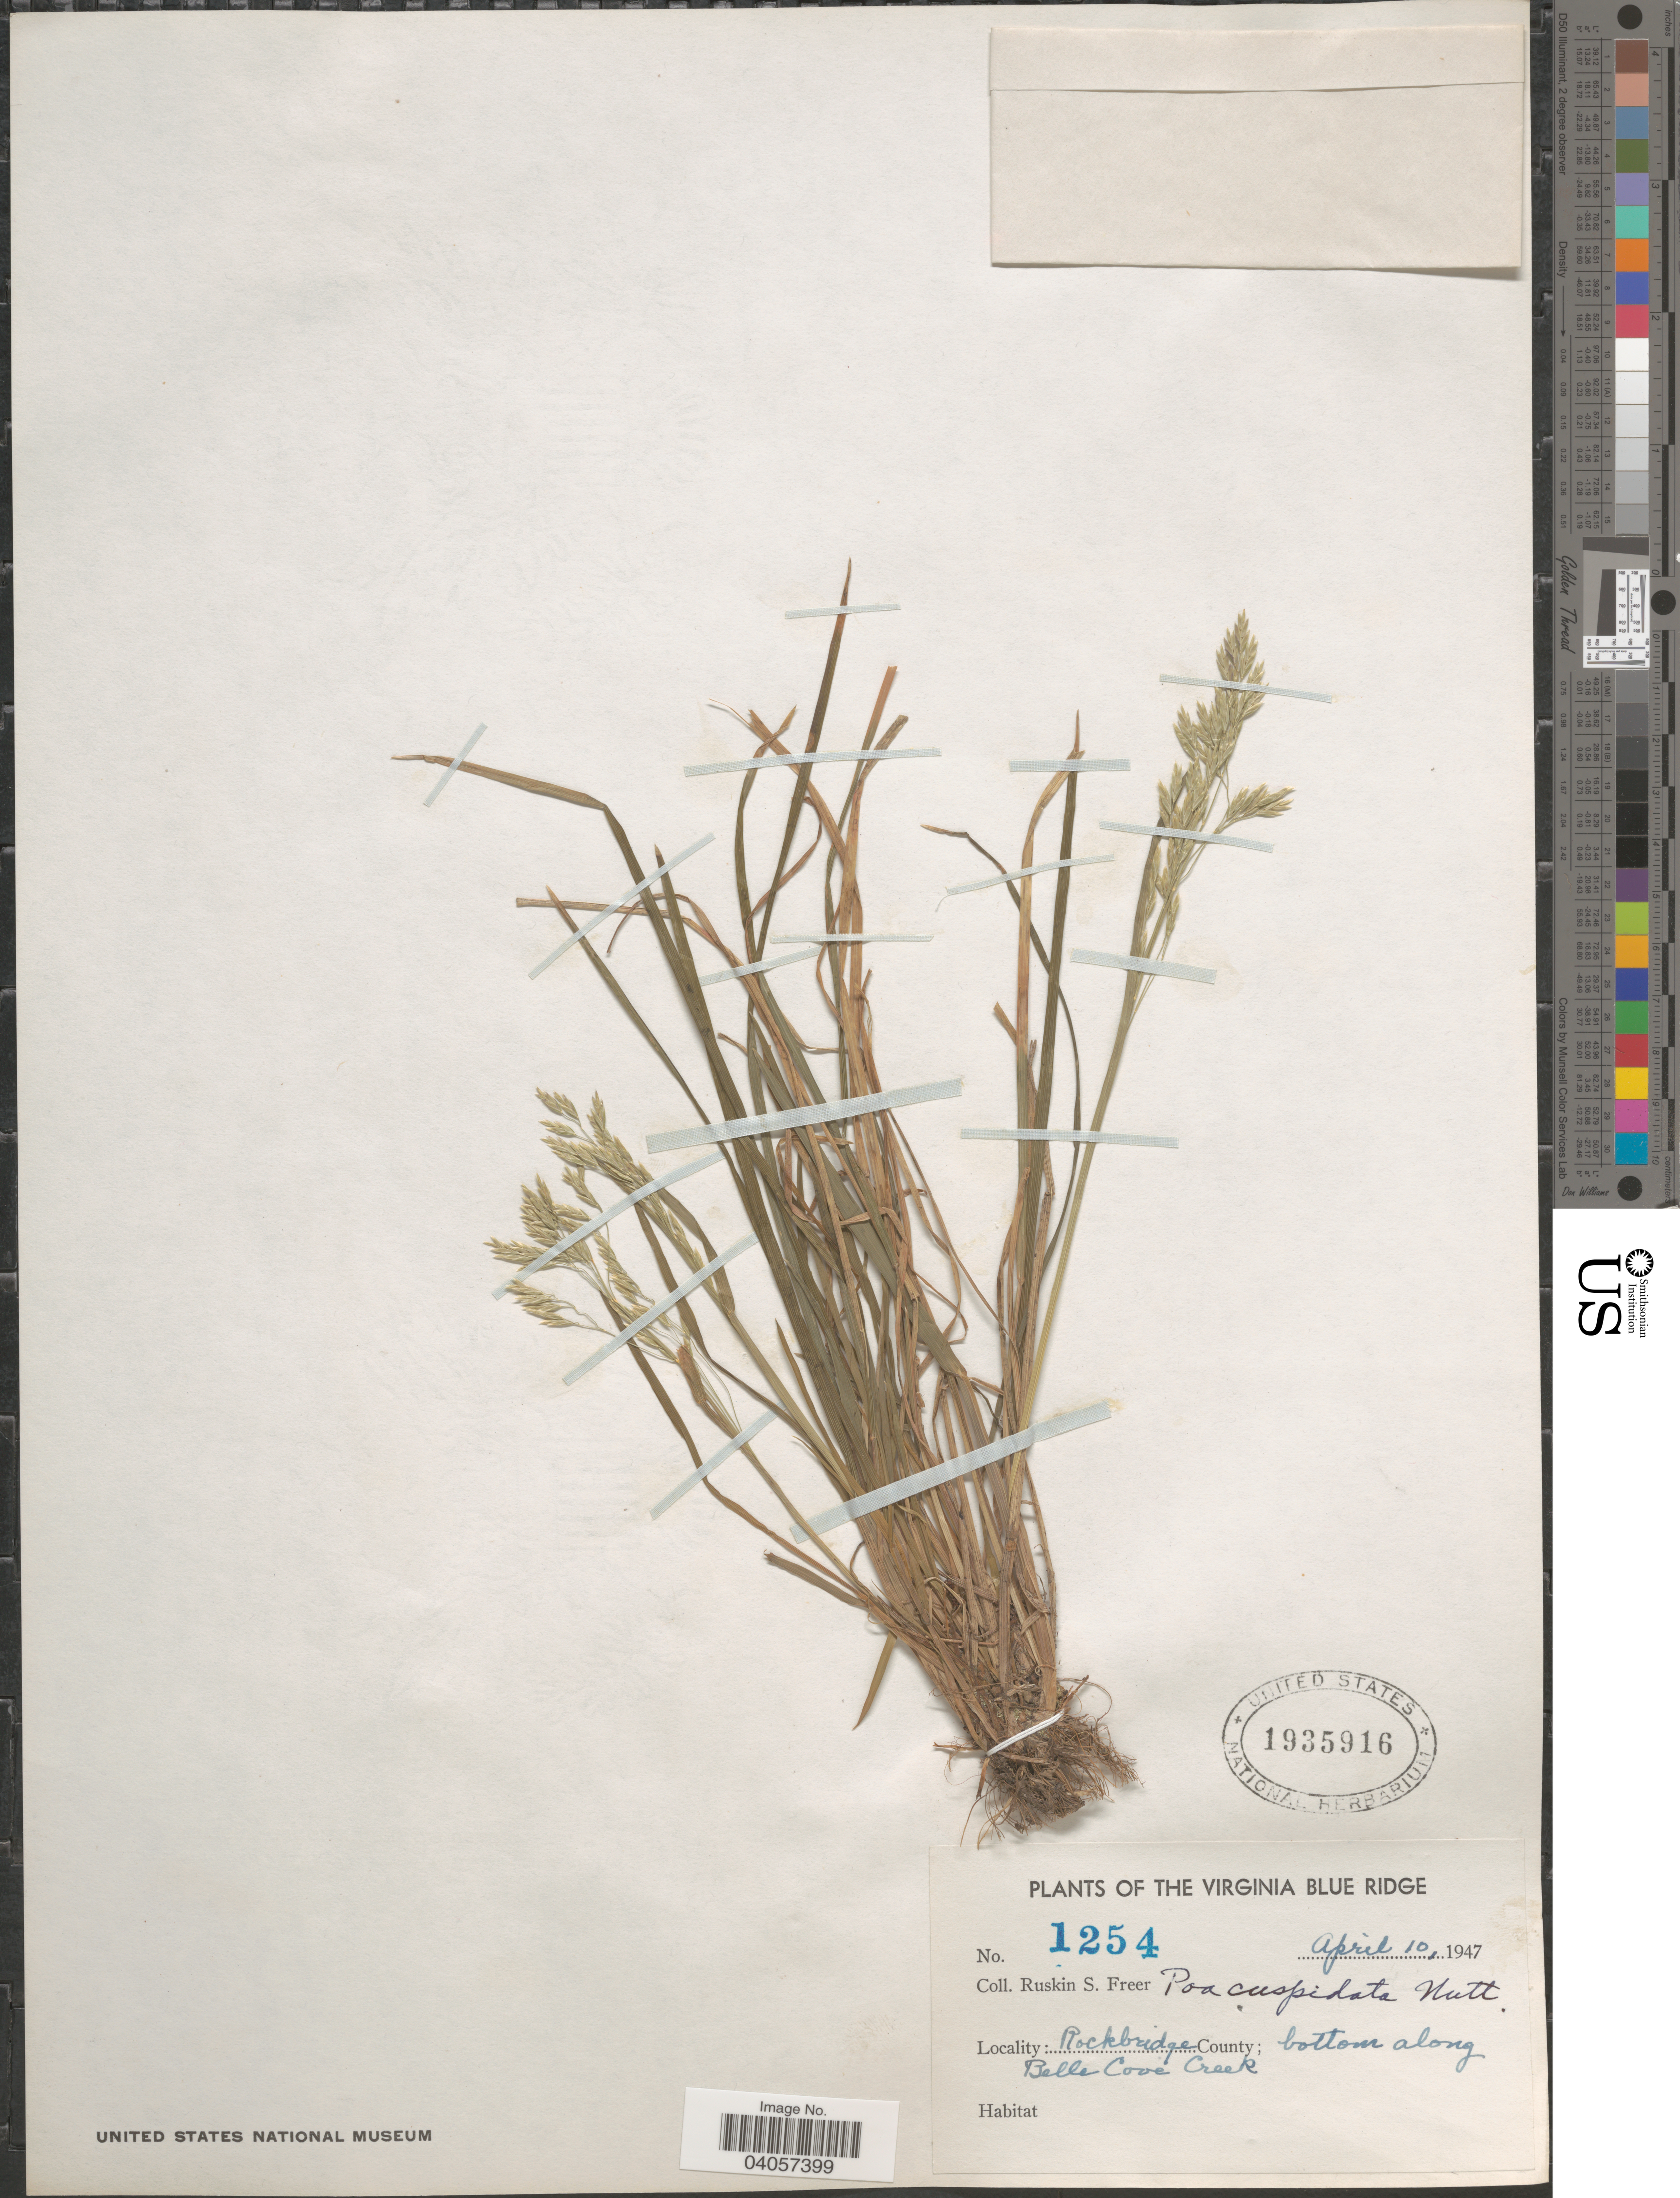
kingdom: Plantae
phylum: Tracheophyta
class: Liliopsida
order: Poales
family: Poaceae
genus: Poa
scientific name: Poa cuspidata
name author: Nutt.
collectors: R. Freer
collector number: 1254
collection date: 1947-04-10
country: United States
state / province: Virginia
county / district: Rockbridge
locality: The Virginia Blue Ridge. Rockbridge County; bottom along Belle Cove Creek.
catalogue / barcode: US 1935916